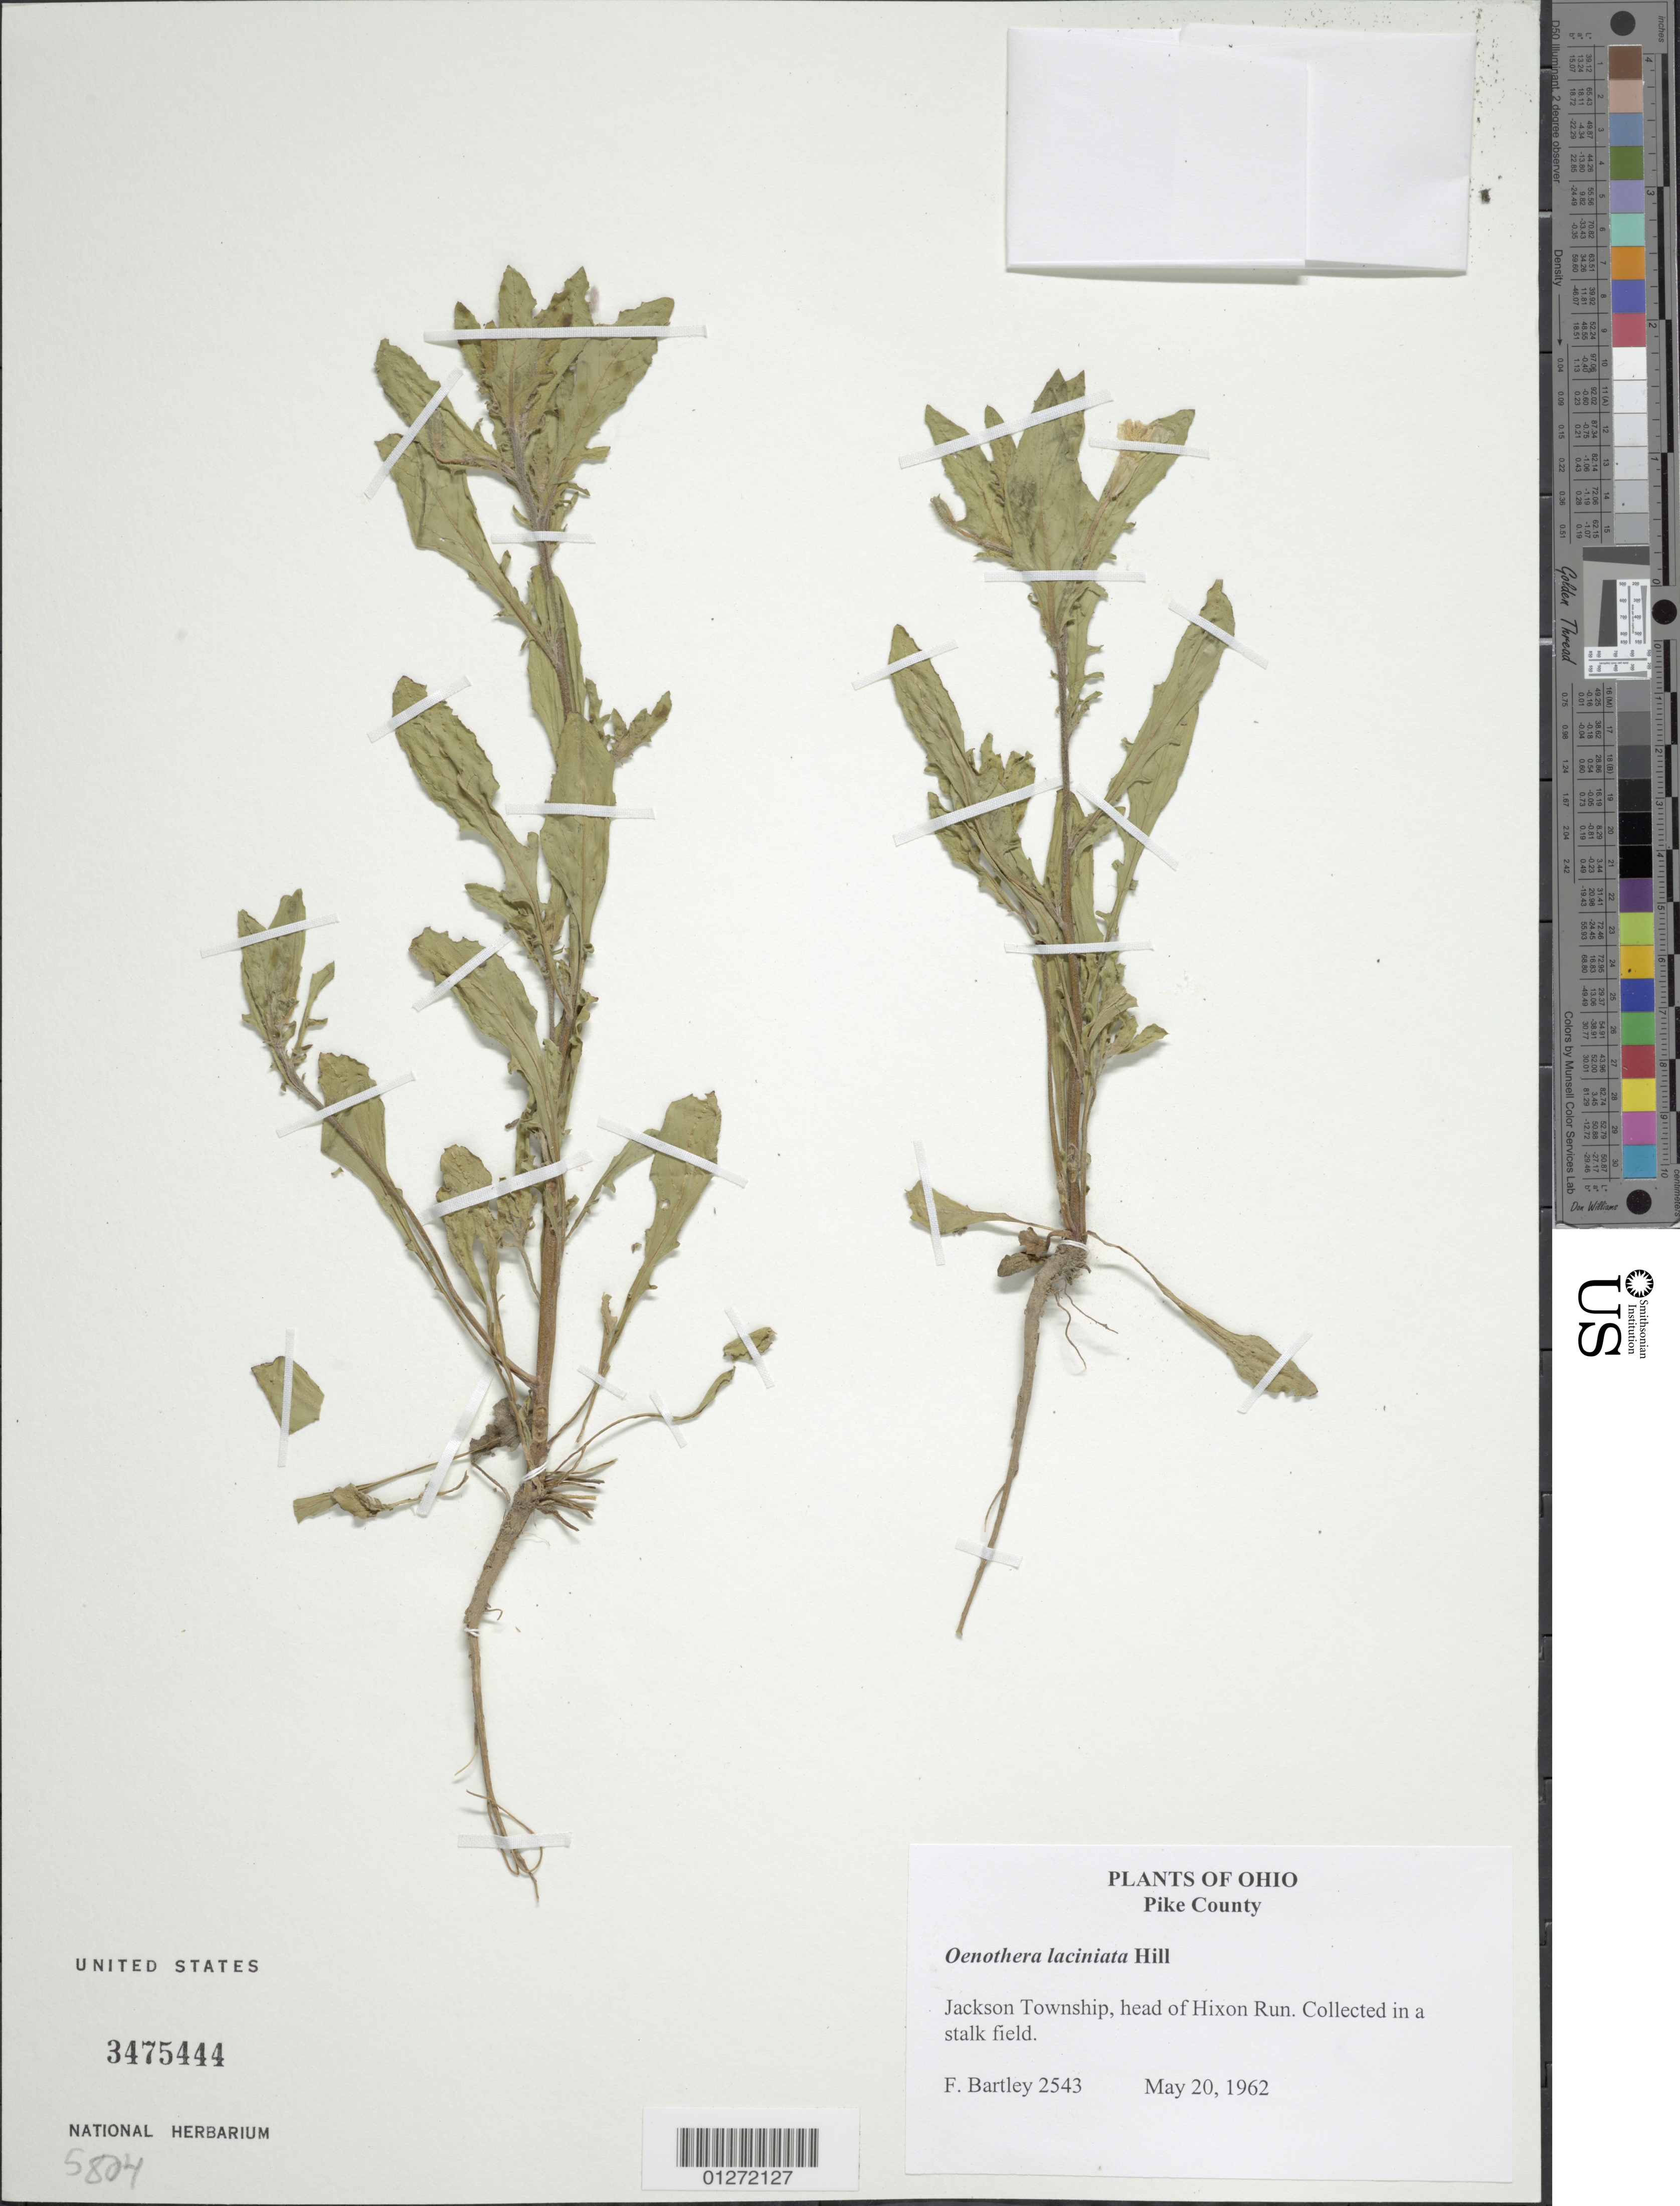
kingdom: Plantae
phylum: Tracheophyta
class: Magnoliopsida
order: Myrtales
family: Onagraceae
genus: Oenothera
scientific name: Oenothera laciniata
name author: Hill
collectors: F. Bartley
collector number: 2543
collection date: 1962-05-20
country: United States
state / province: Ohio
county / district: Pike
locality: Jackson Township, head of Hixon Run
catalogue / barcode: US 3475444